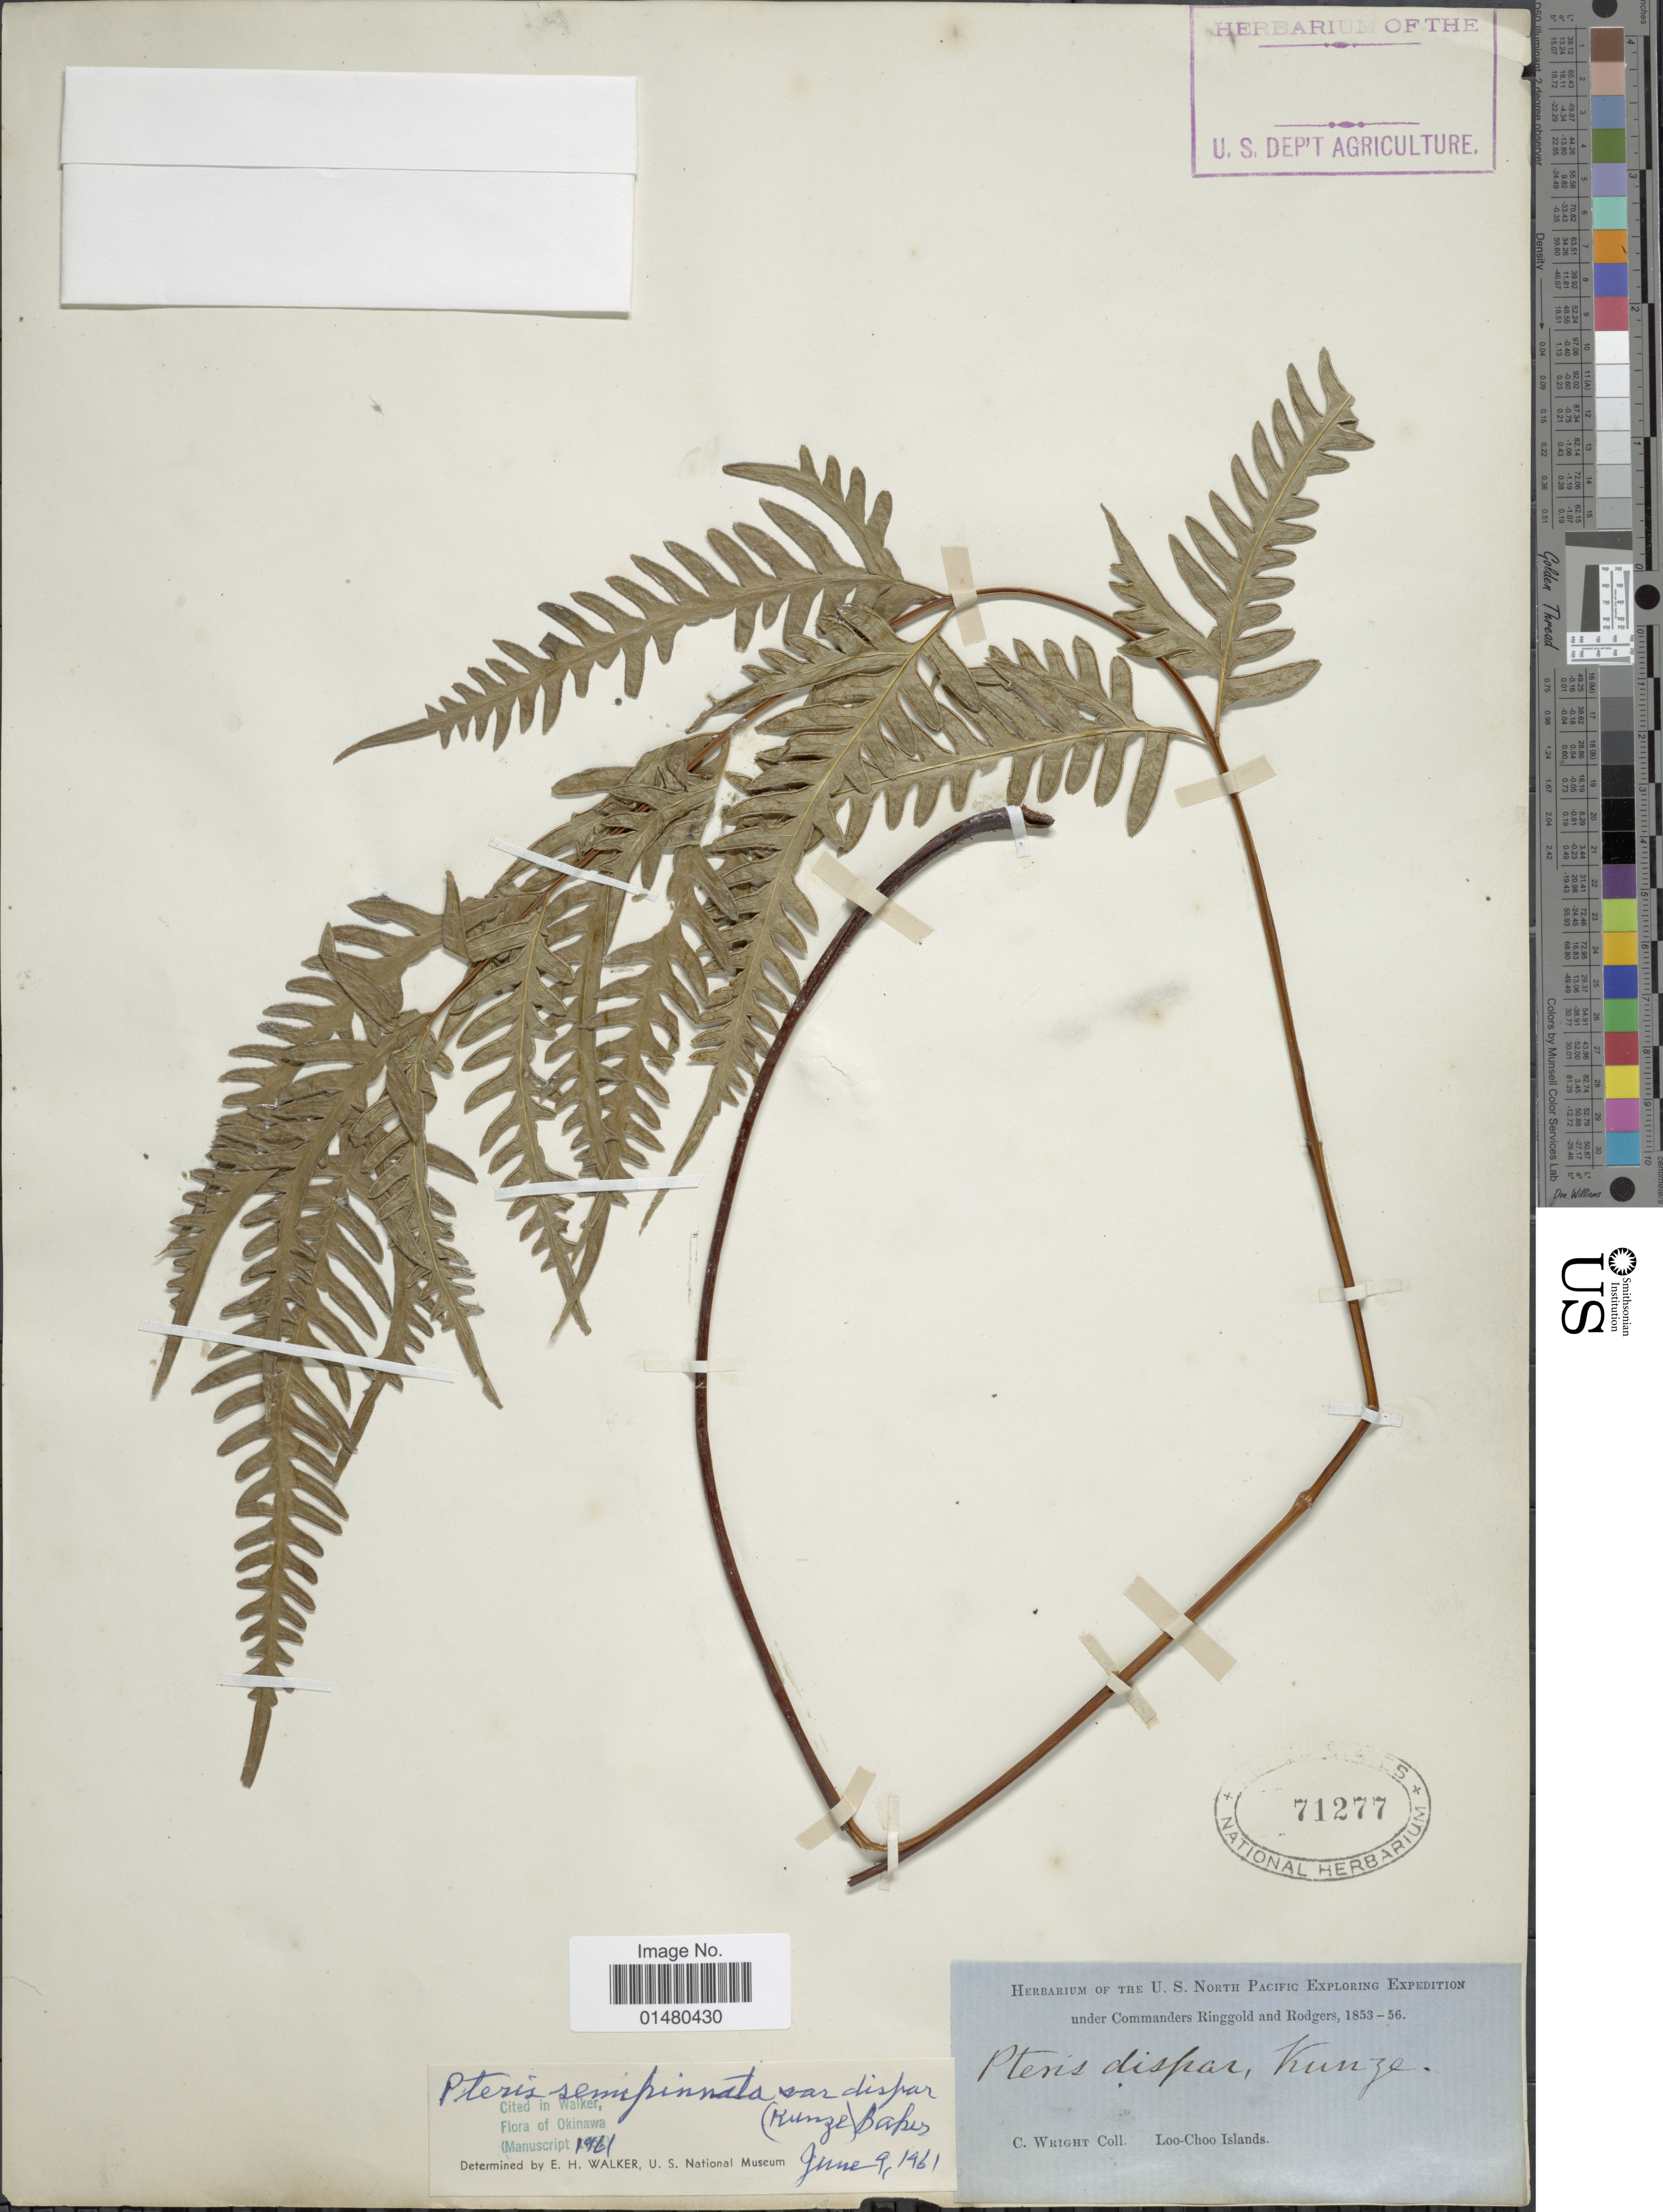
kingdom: Plantae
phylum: Tracheophyta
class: Polypodiopsida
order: Polypodiales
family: Pteridaceae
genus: Pteris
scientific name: Pteris dispar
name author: Kunze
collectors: C. Wright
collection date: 1853/1856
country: Japan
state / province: Okinawa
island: Ryukyu Islands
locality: Loo-Choo Islands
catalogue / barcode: US 71277